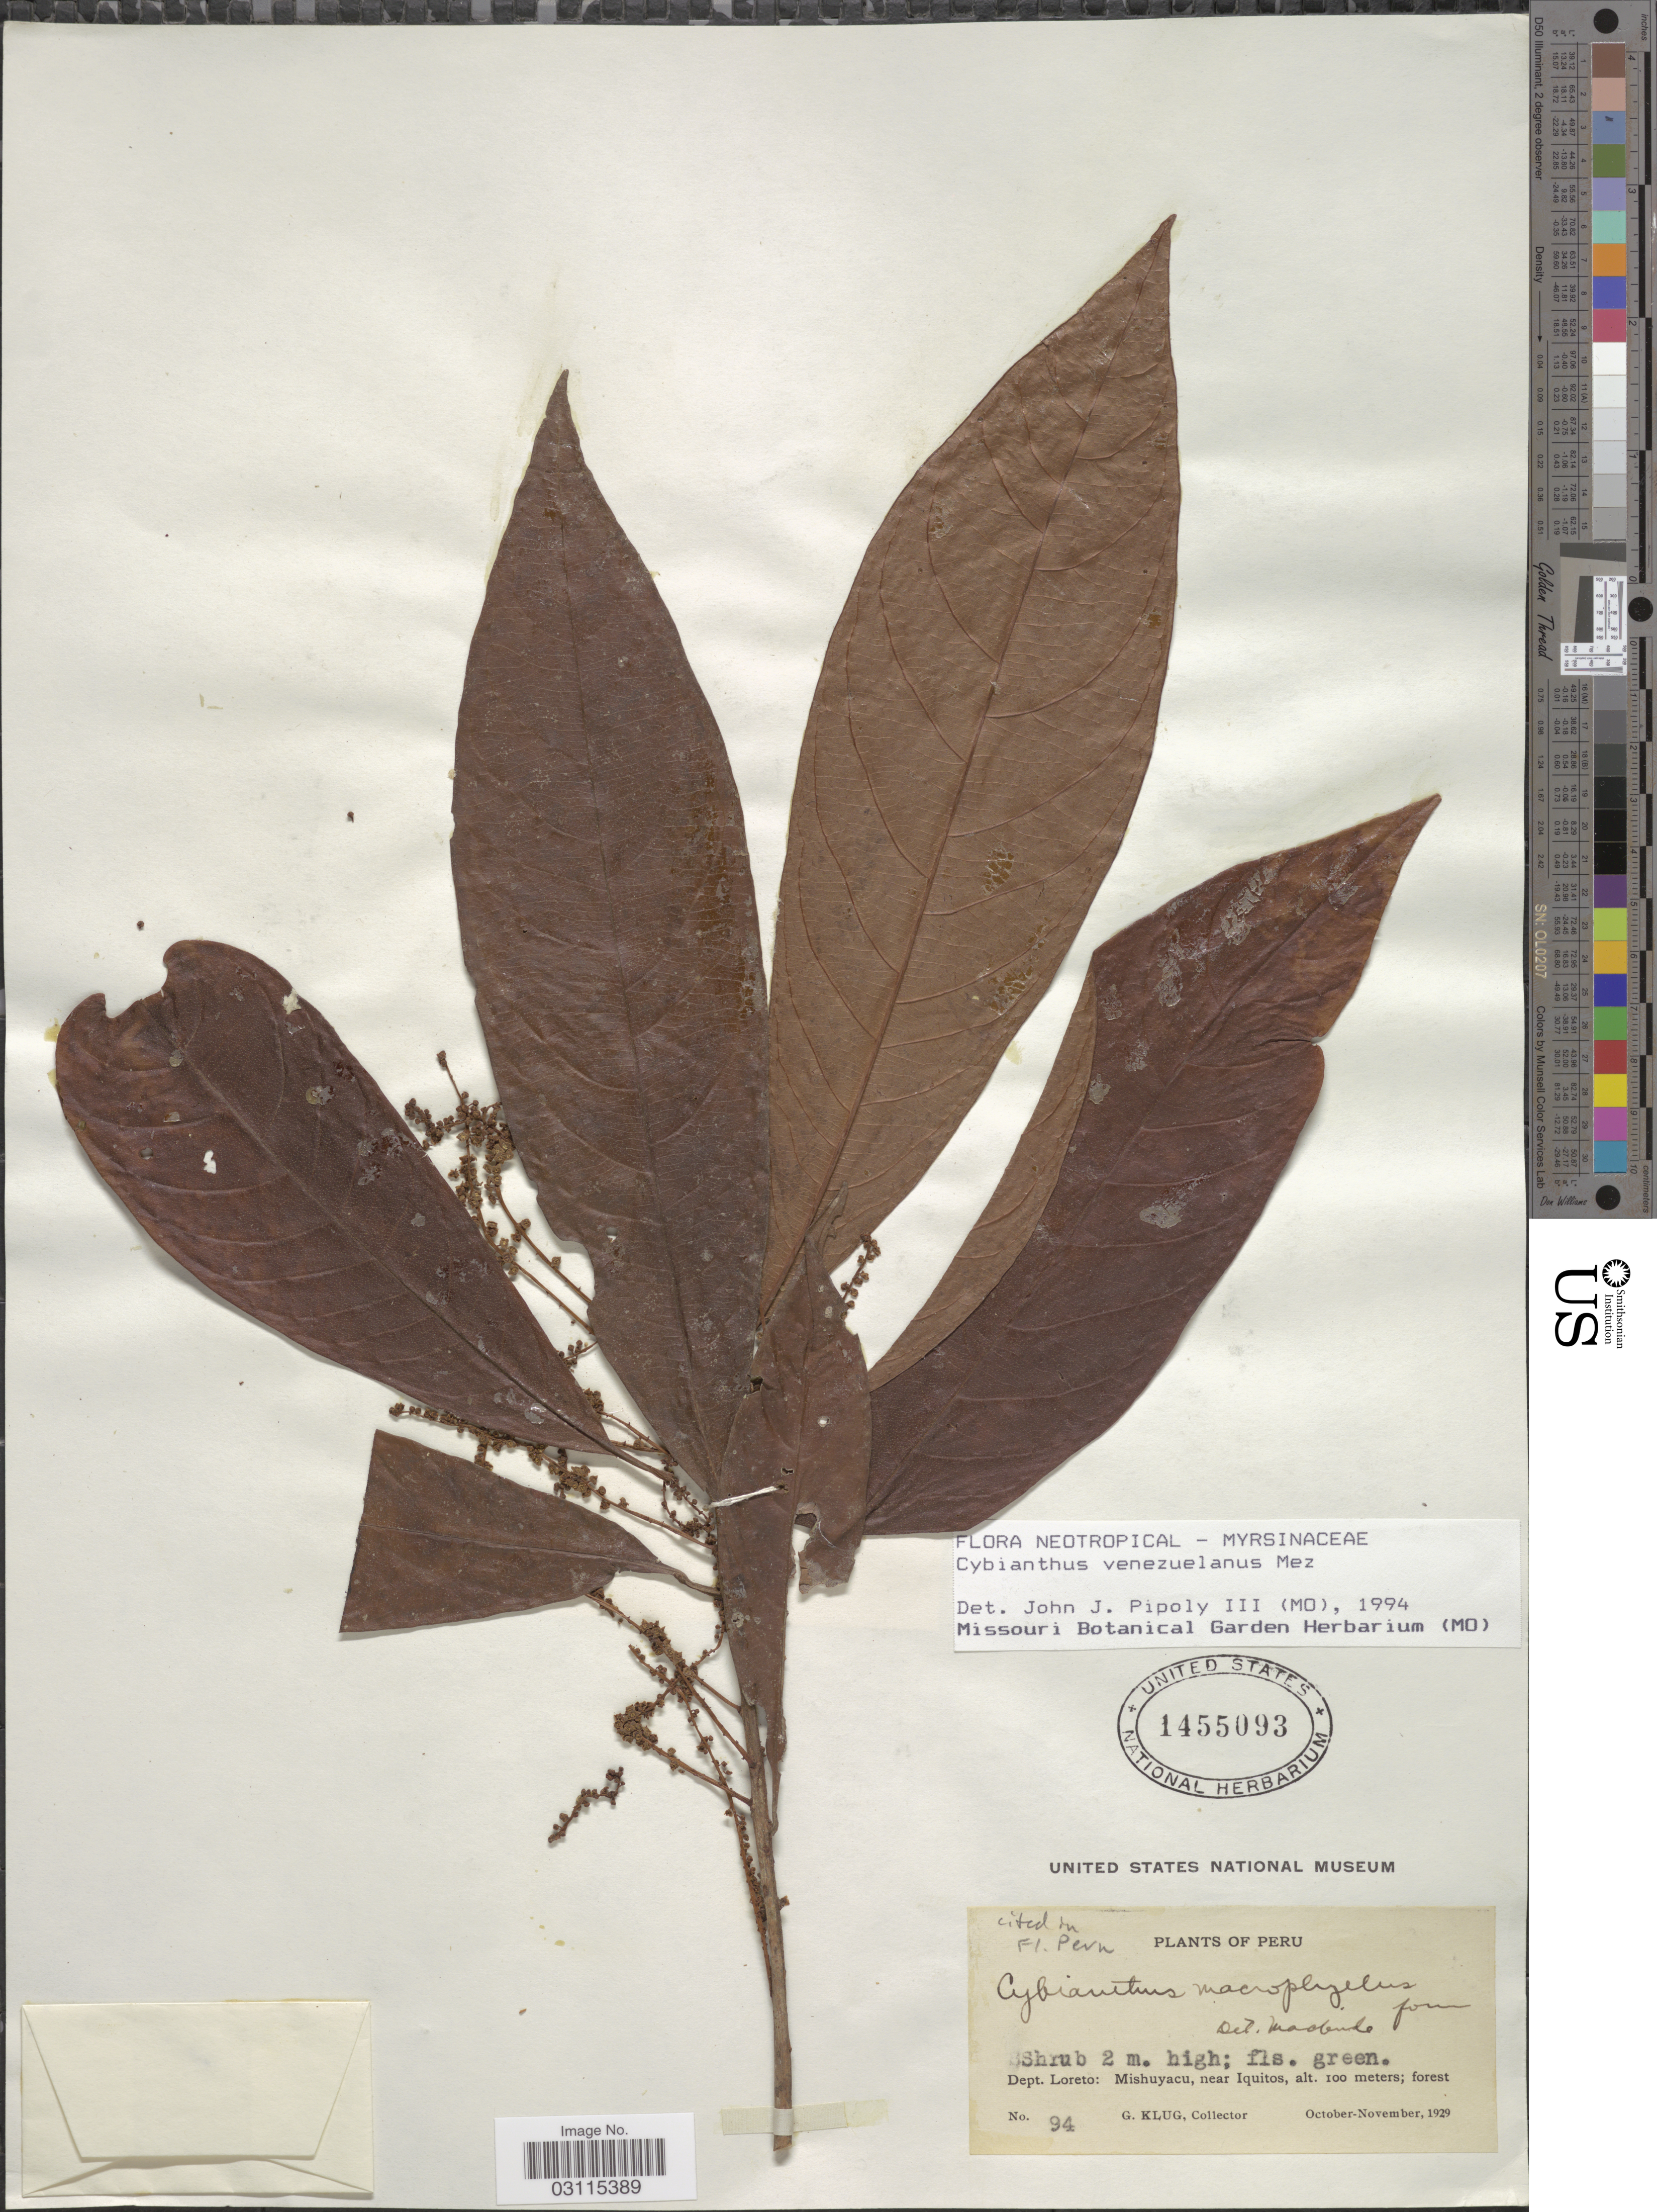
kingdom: Plantae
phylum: Tracheophyta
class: Magnoliopsida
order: Ericales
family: Primulaceae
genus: Cybianthus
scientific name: Cybianthus venezuelanus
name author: Mez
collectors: G. Klug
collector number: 94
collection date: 1929-10/1929-11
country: Peru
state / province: Loreto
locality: Dept. Loreto: Mishuyacu, near Iquitos.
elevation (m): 100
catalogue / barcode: US 1455093